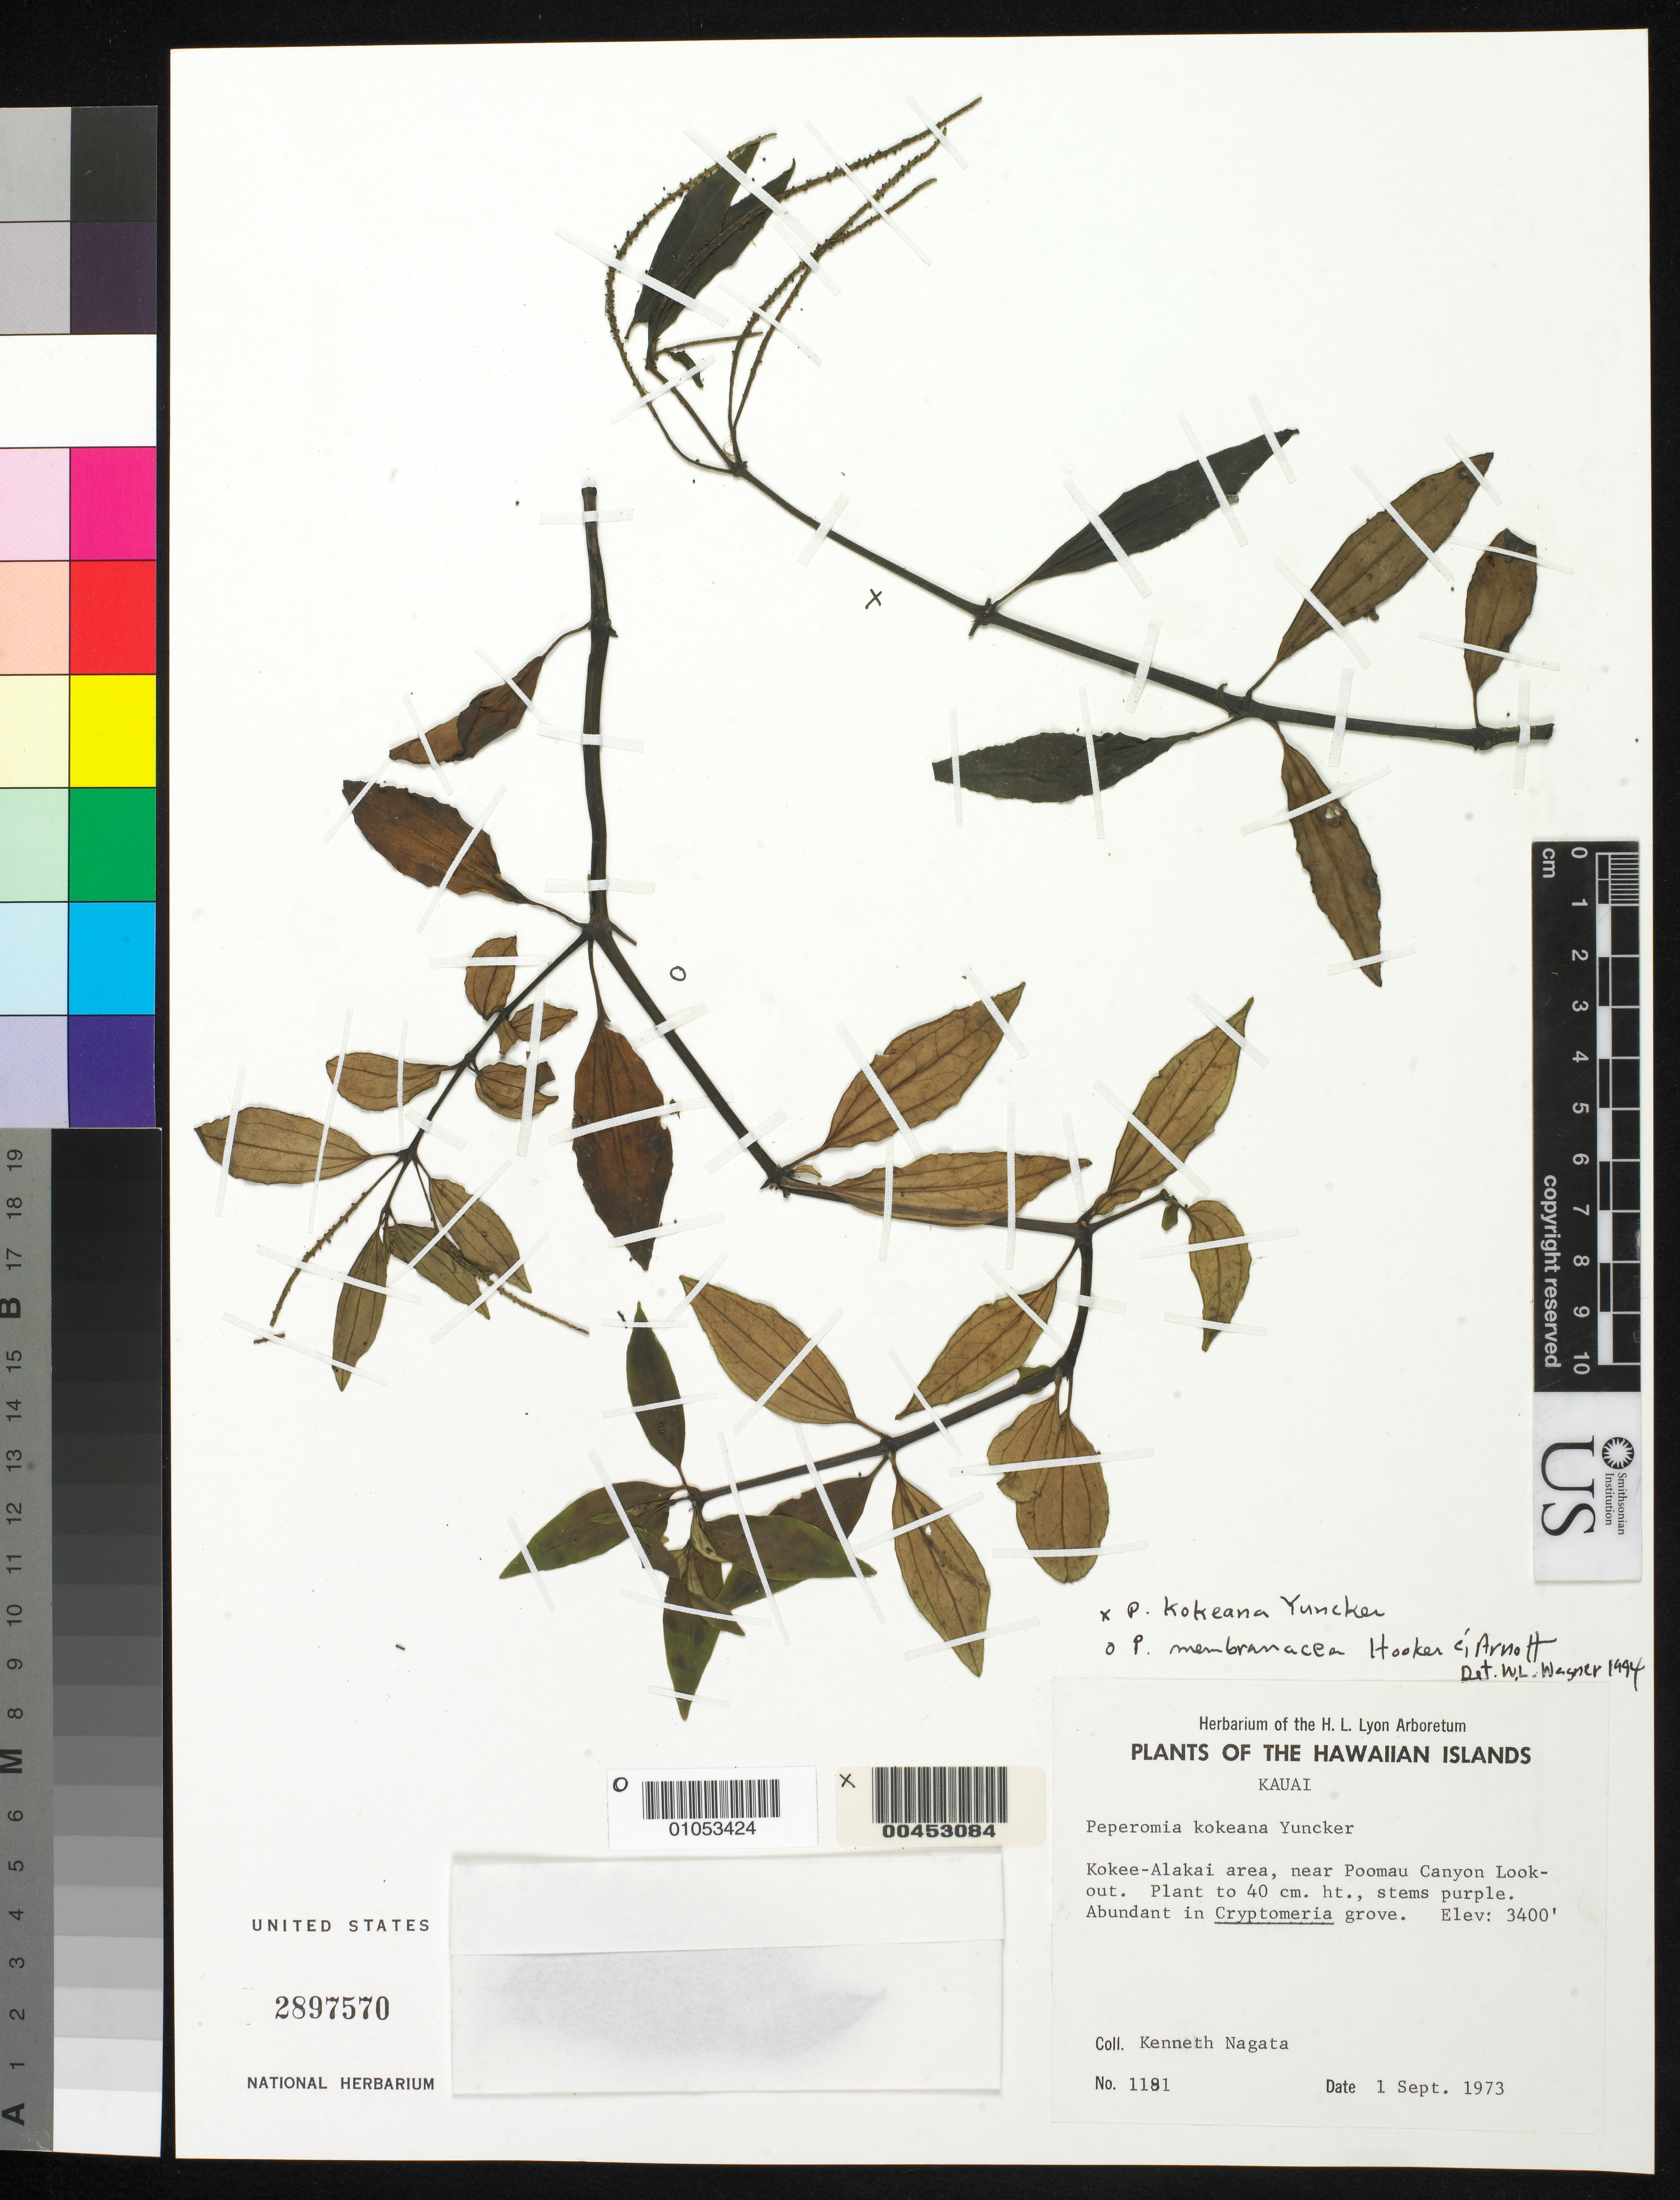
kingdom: Plantae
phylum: Tracheophyta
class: Magnoliopsida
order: Piperales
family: Piperaceae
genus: Peperomia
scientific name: Peperomia kokeana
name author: Yunck.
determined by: Wagner, W. L., (BOT), Smithsonian Institution - National Museum of Natural History (UNITED STATES)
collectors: K. Nagata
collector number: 1181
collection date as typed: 1 Sep 1973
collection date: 1973-09-01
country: United States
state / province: Hawaii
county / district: Kauai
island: Kaua'i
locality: Kokee - Alakai area, near Poomau Canyon Lookout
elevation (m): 1036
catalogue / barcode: US 2897570